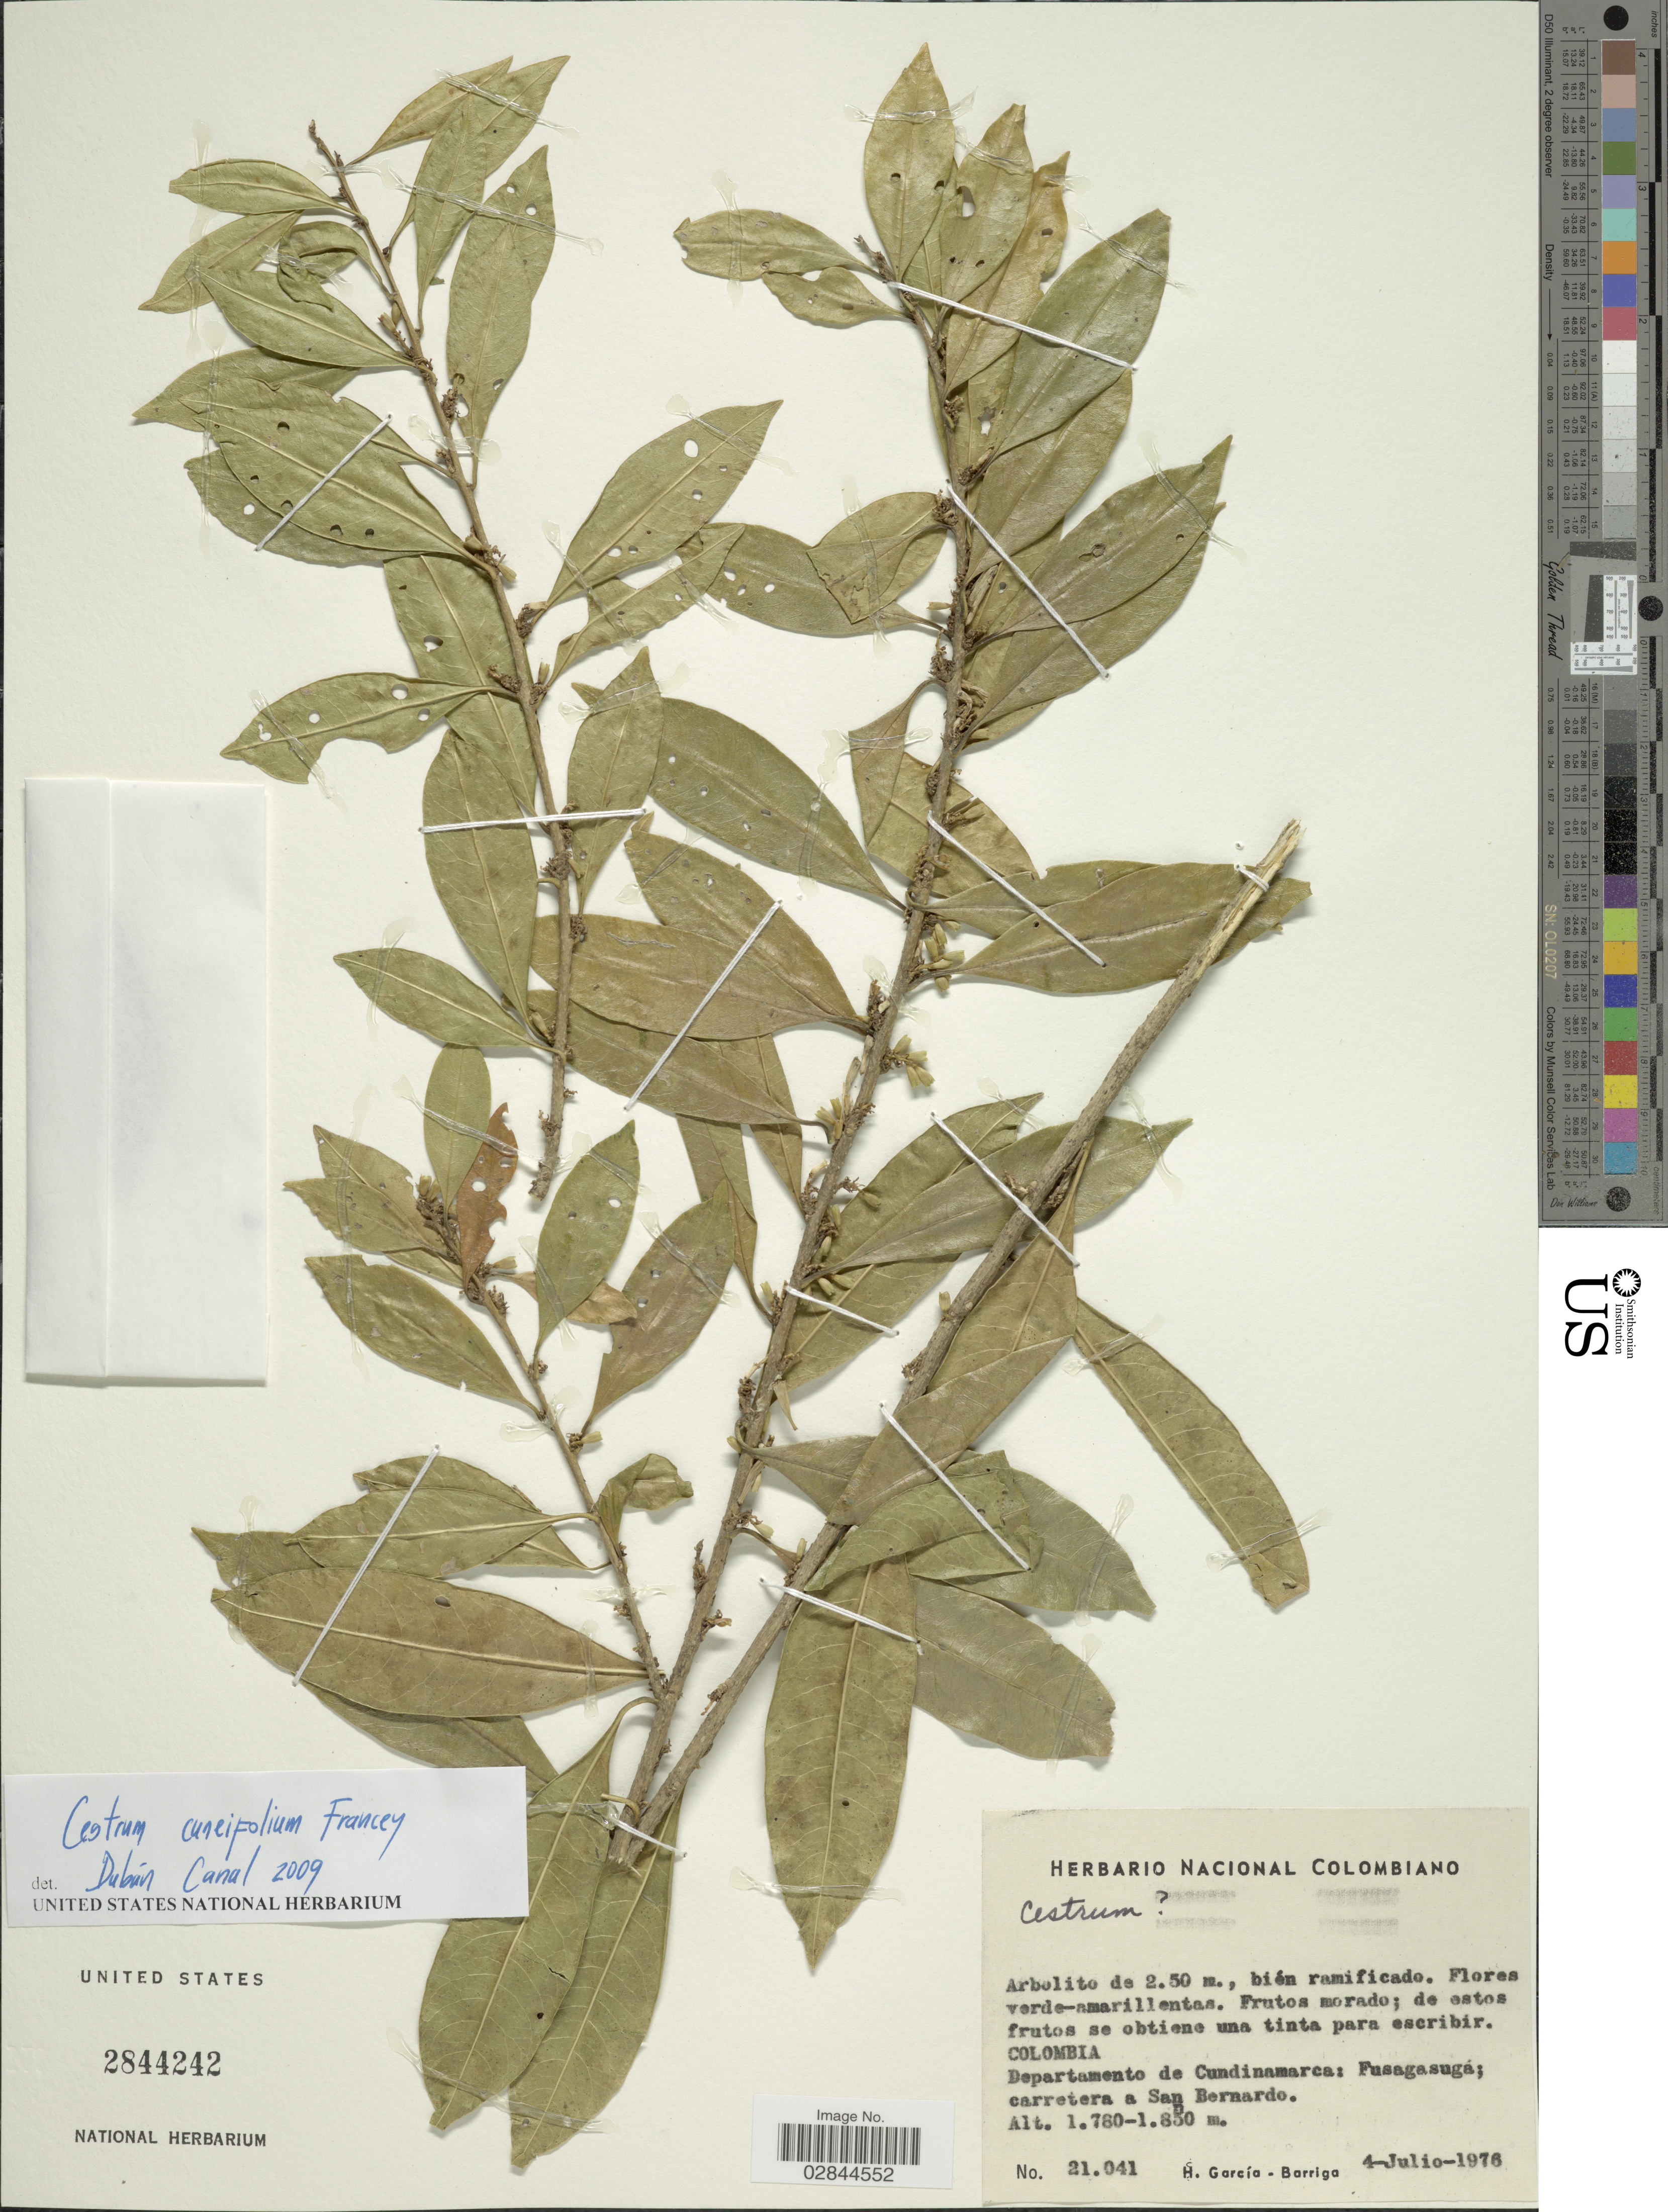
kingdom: Plantae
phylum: Tracheophyta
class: Magnoliopsida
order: Solanales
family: Solanaceae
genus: Cestrum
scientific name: Cestrum cuneifolium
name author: Francey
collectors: H. García Barriga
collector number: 21041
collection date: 1976-07-04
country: Colombia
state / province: Cundinamarca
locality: Departamento de Cundinamarca: Fusagasuga; carretera a San Bernardo.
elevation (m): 1780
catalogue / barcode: US 2844242